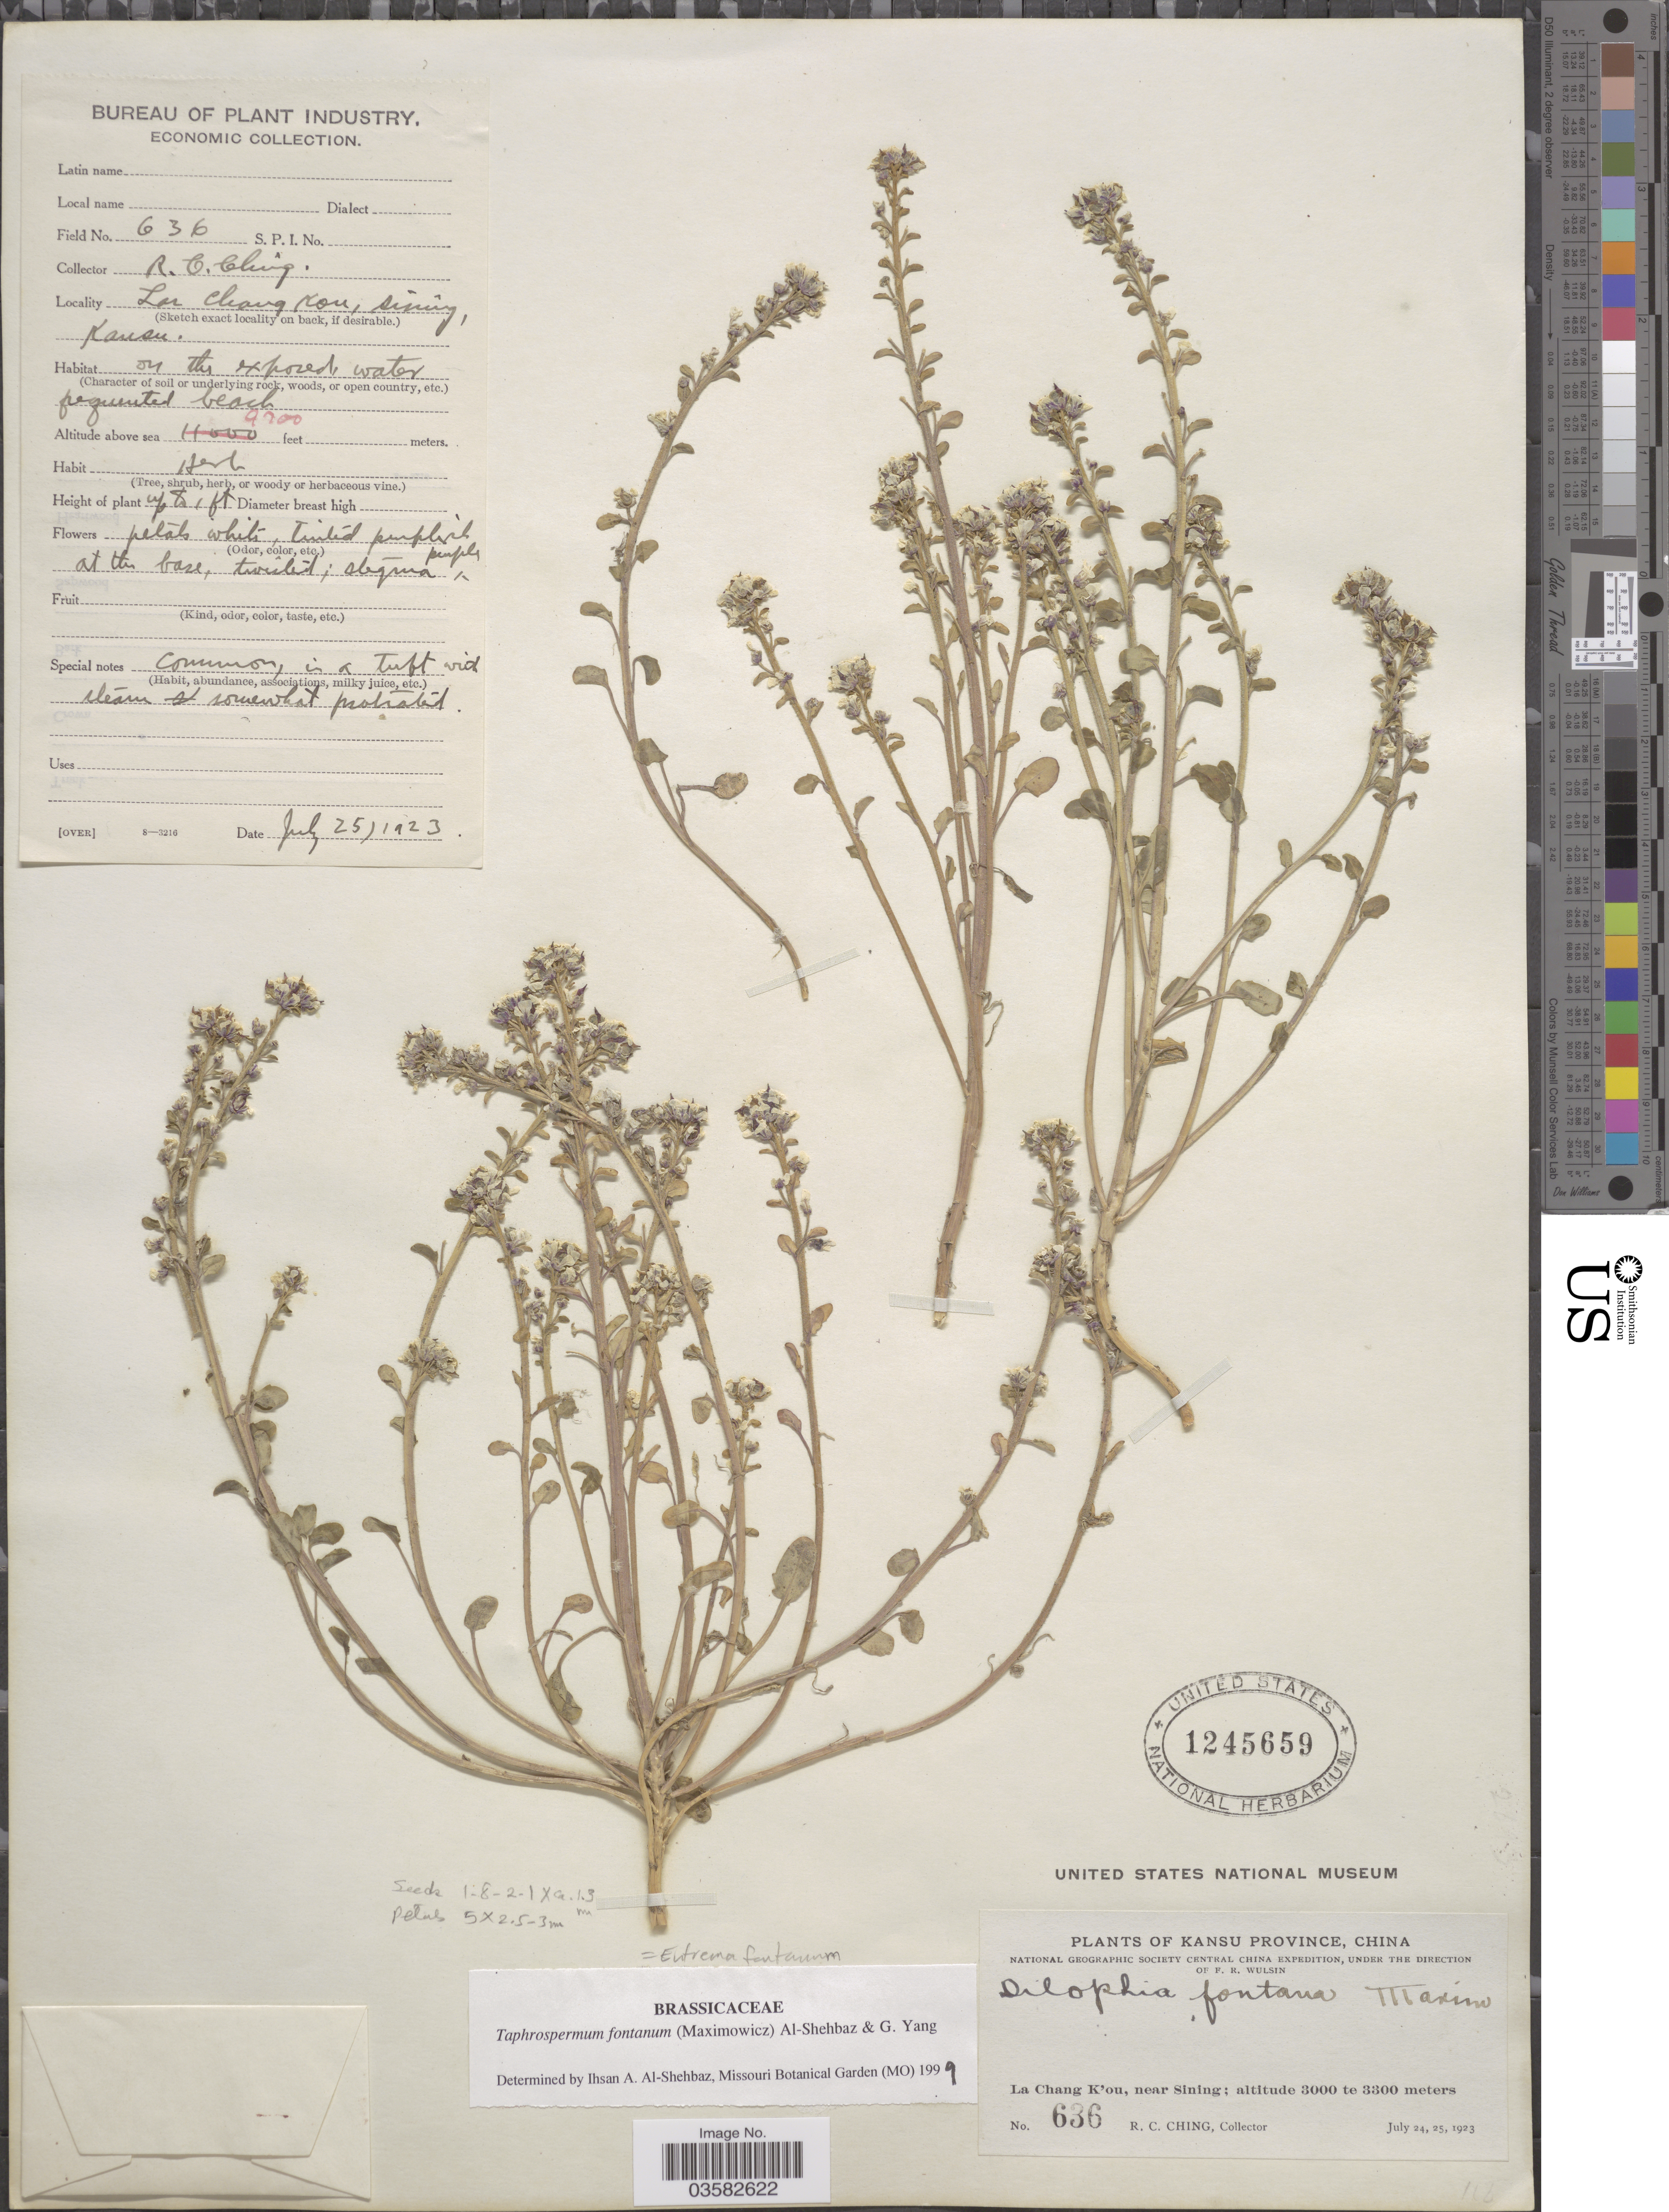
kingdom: Plantae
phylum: Tracheophyta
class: Magnoliopsida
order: Brassicales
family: Brassicaceae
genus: Eutrema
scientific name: Eutrema fontanum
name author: (Maxim.) Al-Shehbaz & Warwick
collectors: R. C. Ching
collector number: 636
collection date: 1923-07-25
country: China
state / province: Gansu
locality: Kansu Province. La Chang K'ou, near Sining.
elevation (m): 2804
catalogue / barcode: US 1245659